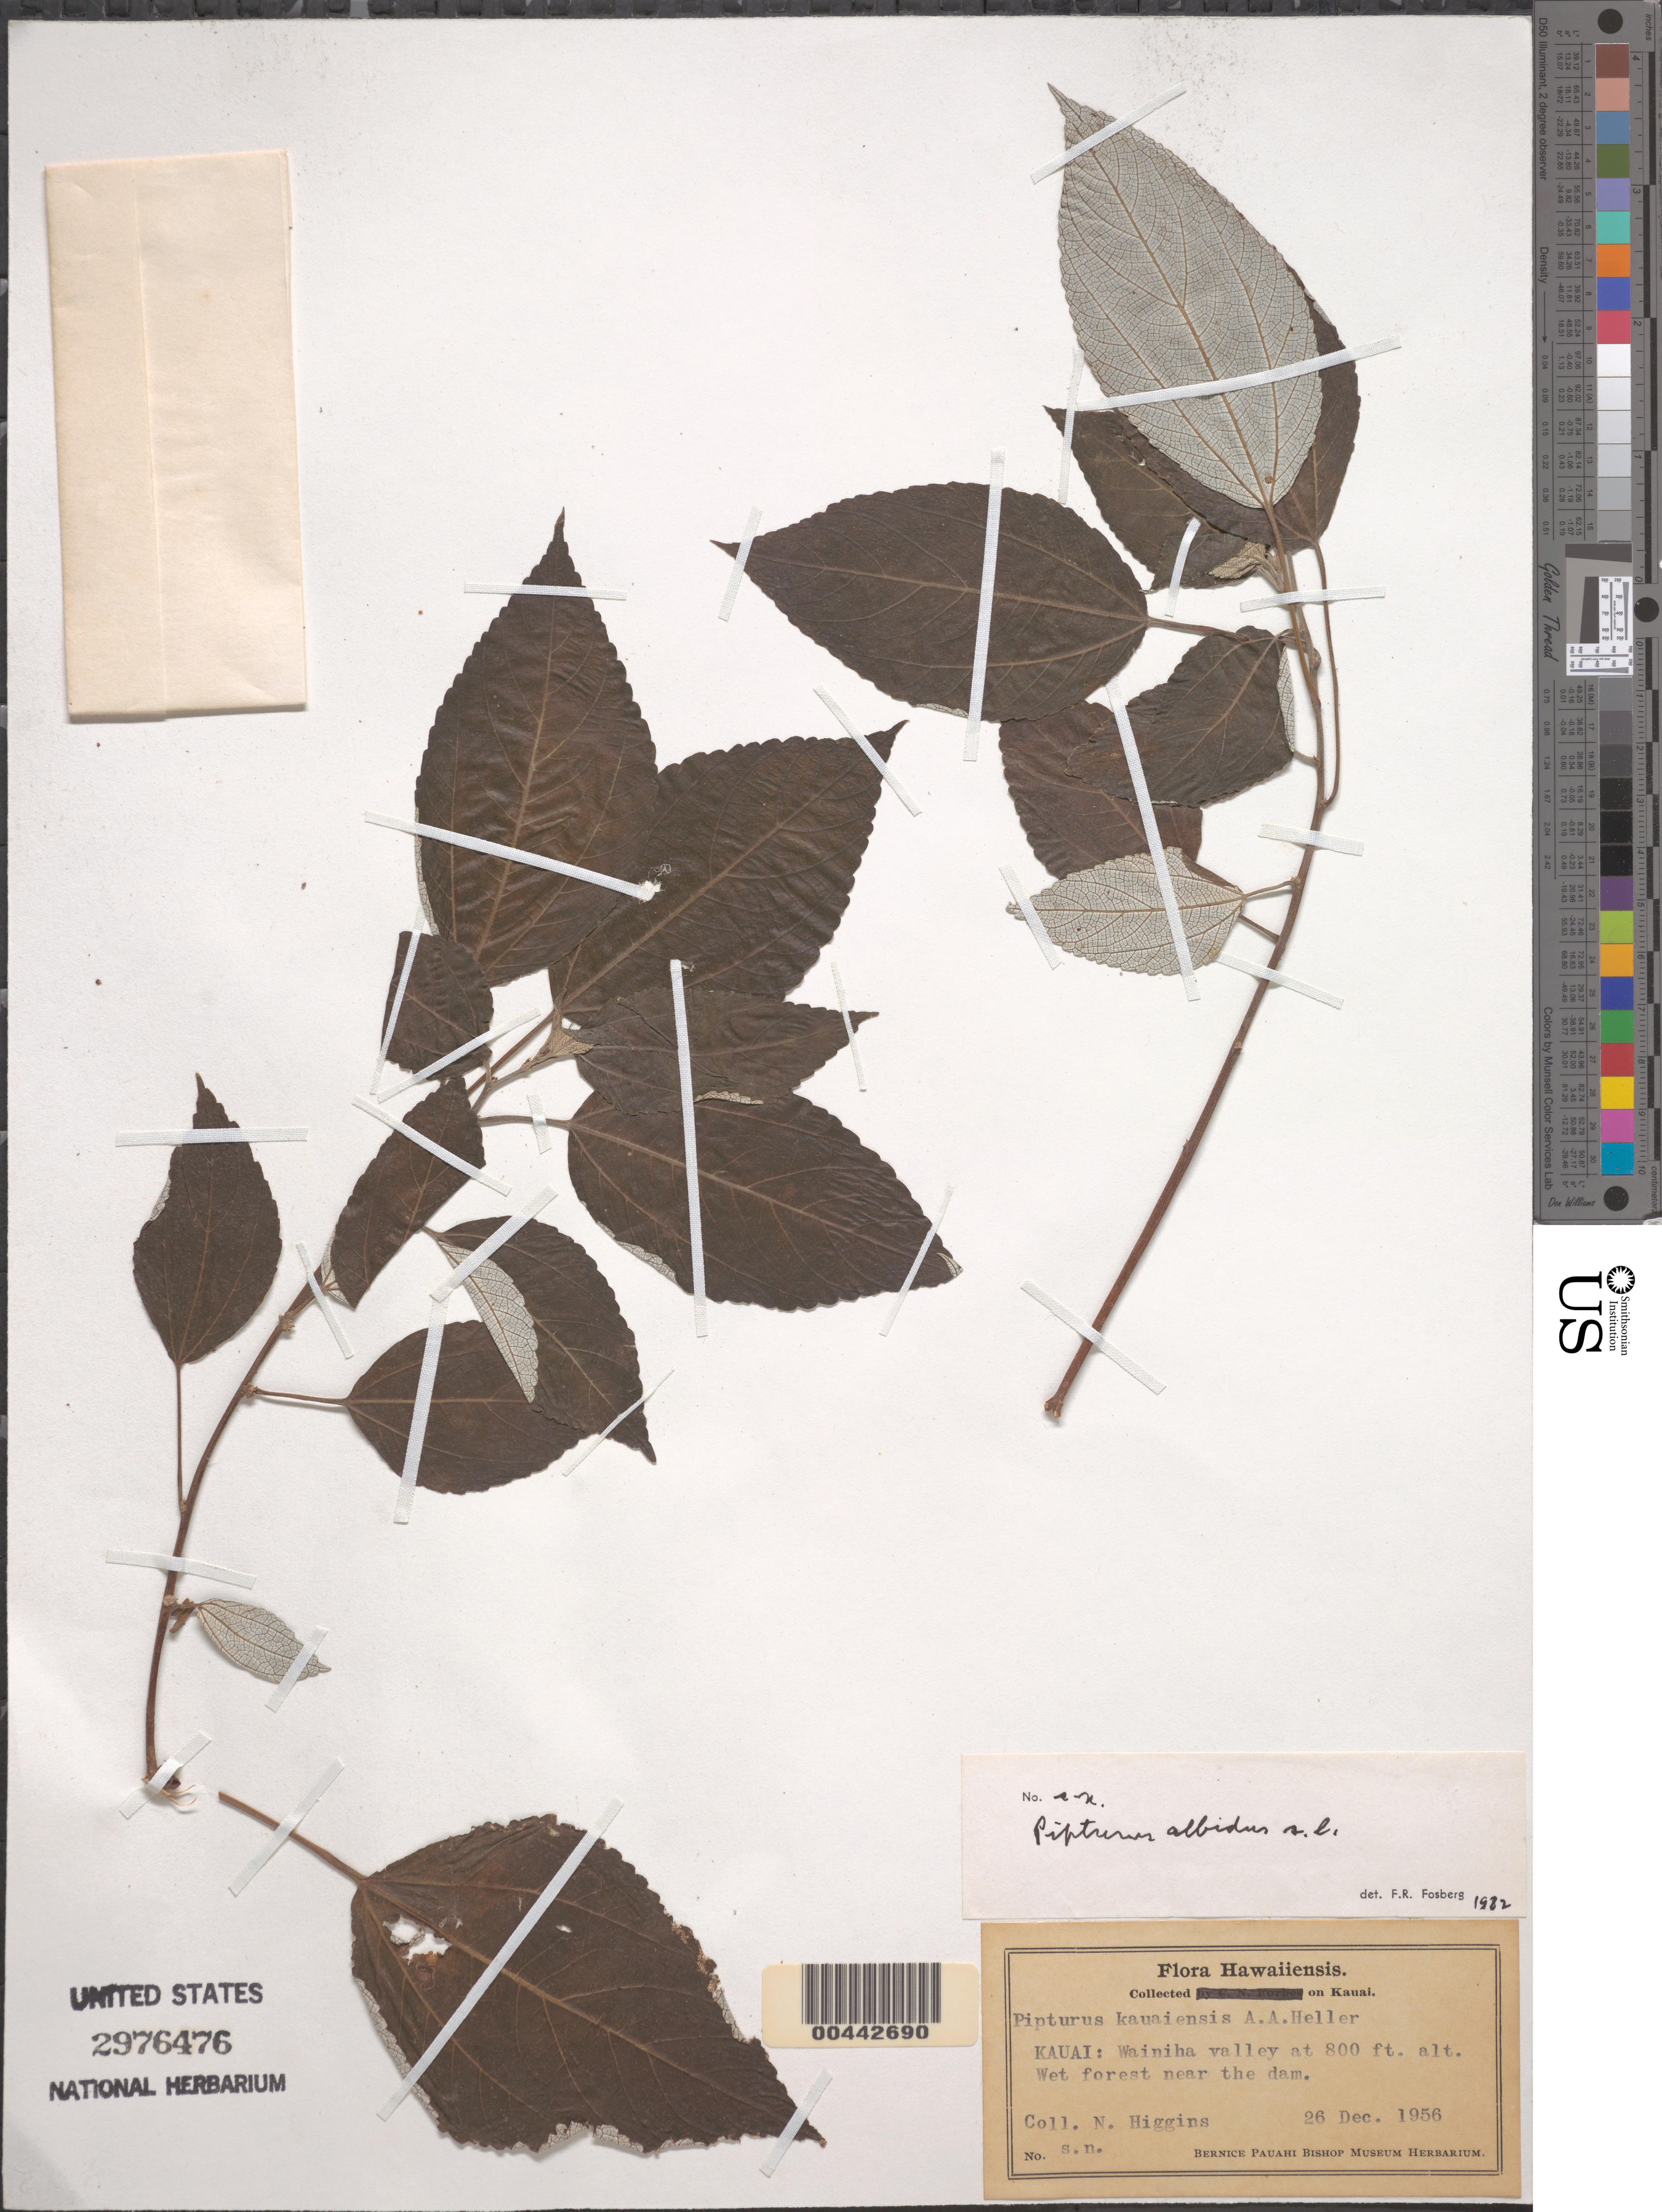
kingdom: Plantae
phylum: Tracheophyta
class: Magnoliopsida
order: Rosales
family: Urticaceae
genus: Pipturus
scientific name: Pipturus albidus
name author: (Hook. & Arn.) A. Gray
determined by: Fosberg, F. R.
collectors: N. Higgins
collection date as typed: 26 Dec 1956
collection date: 1956-12-26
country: United States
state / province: Hawaii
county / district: Kauai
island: Kaua'i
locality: Wainiha Valley, near the dam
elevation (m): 244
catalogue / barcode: US 2976476